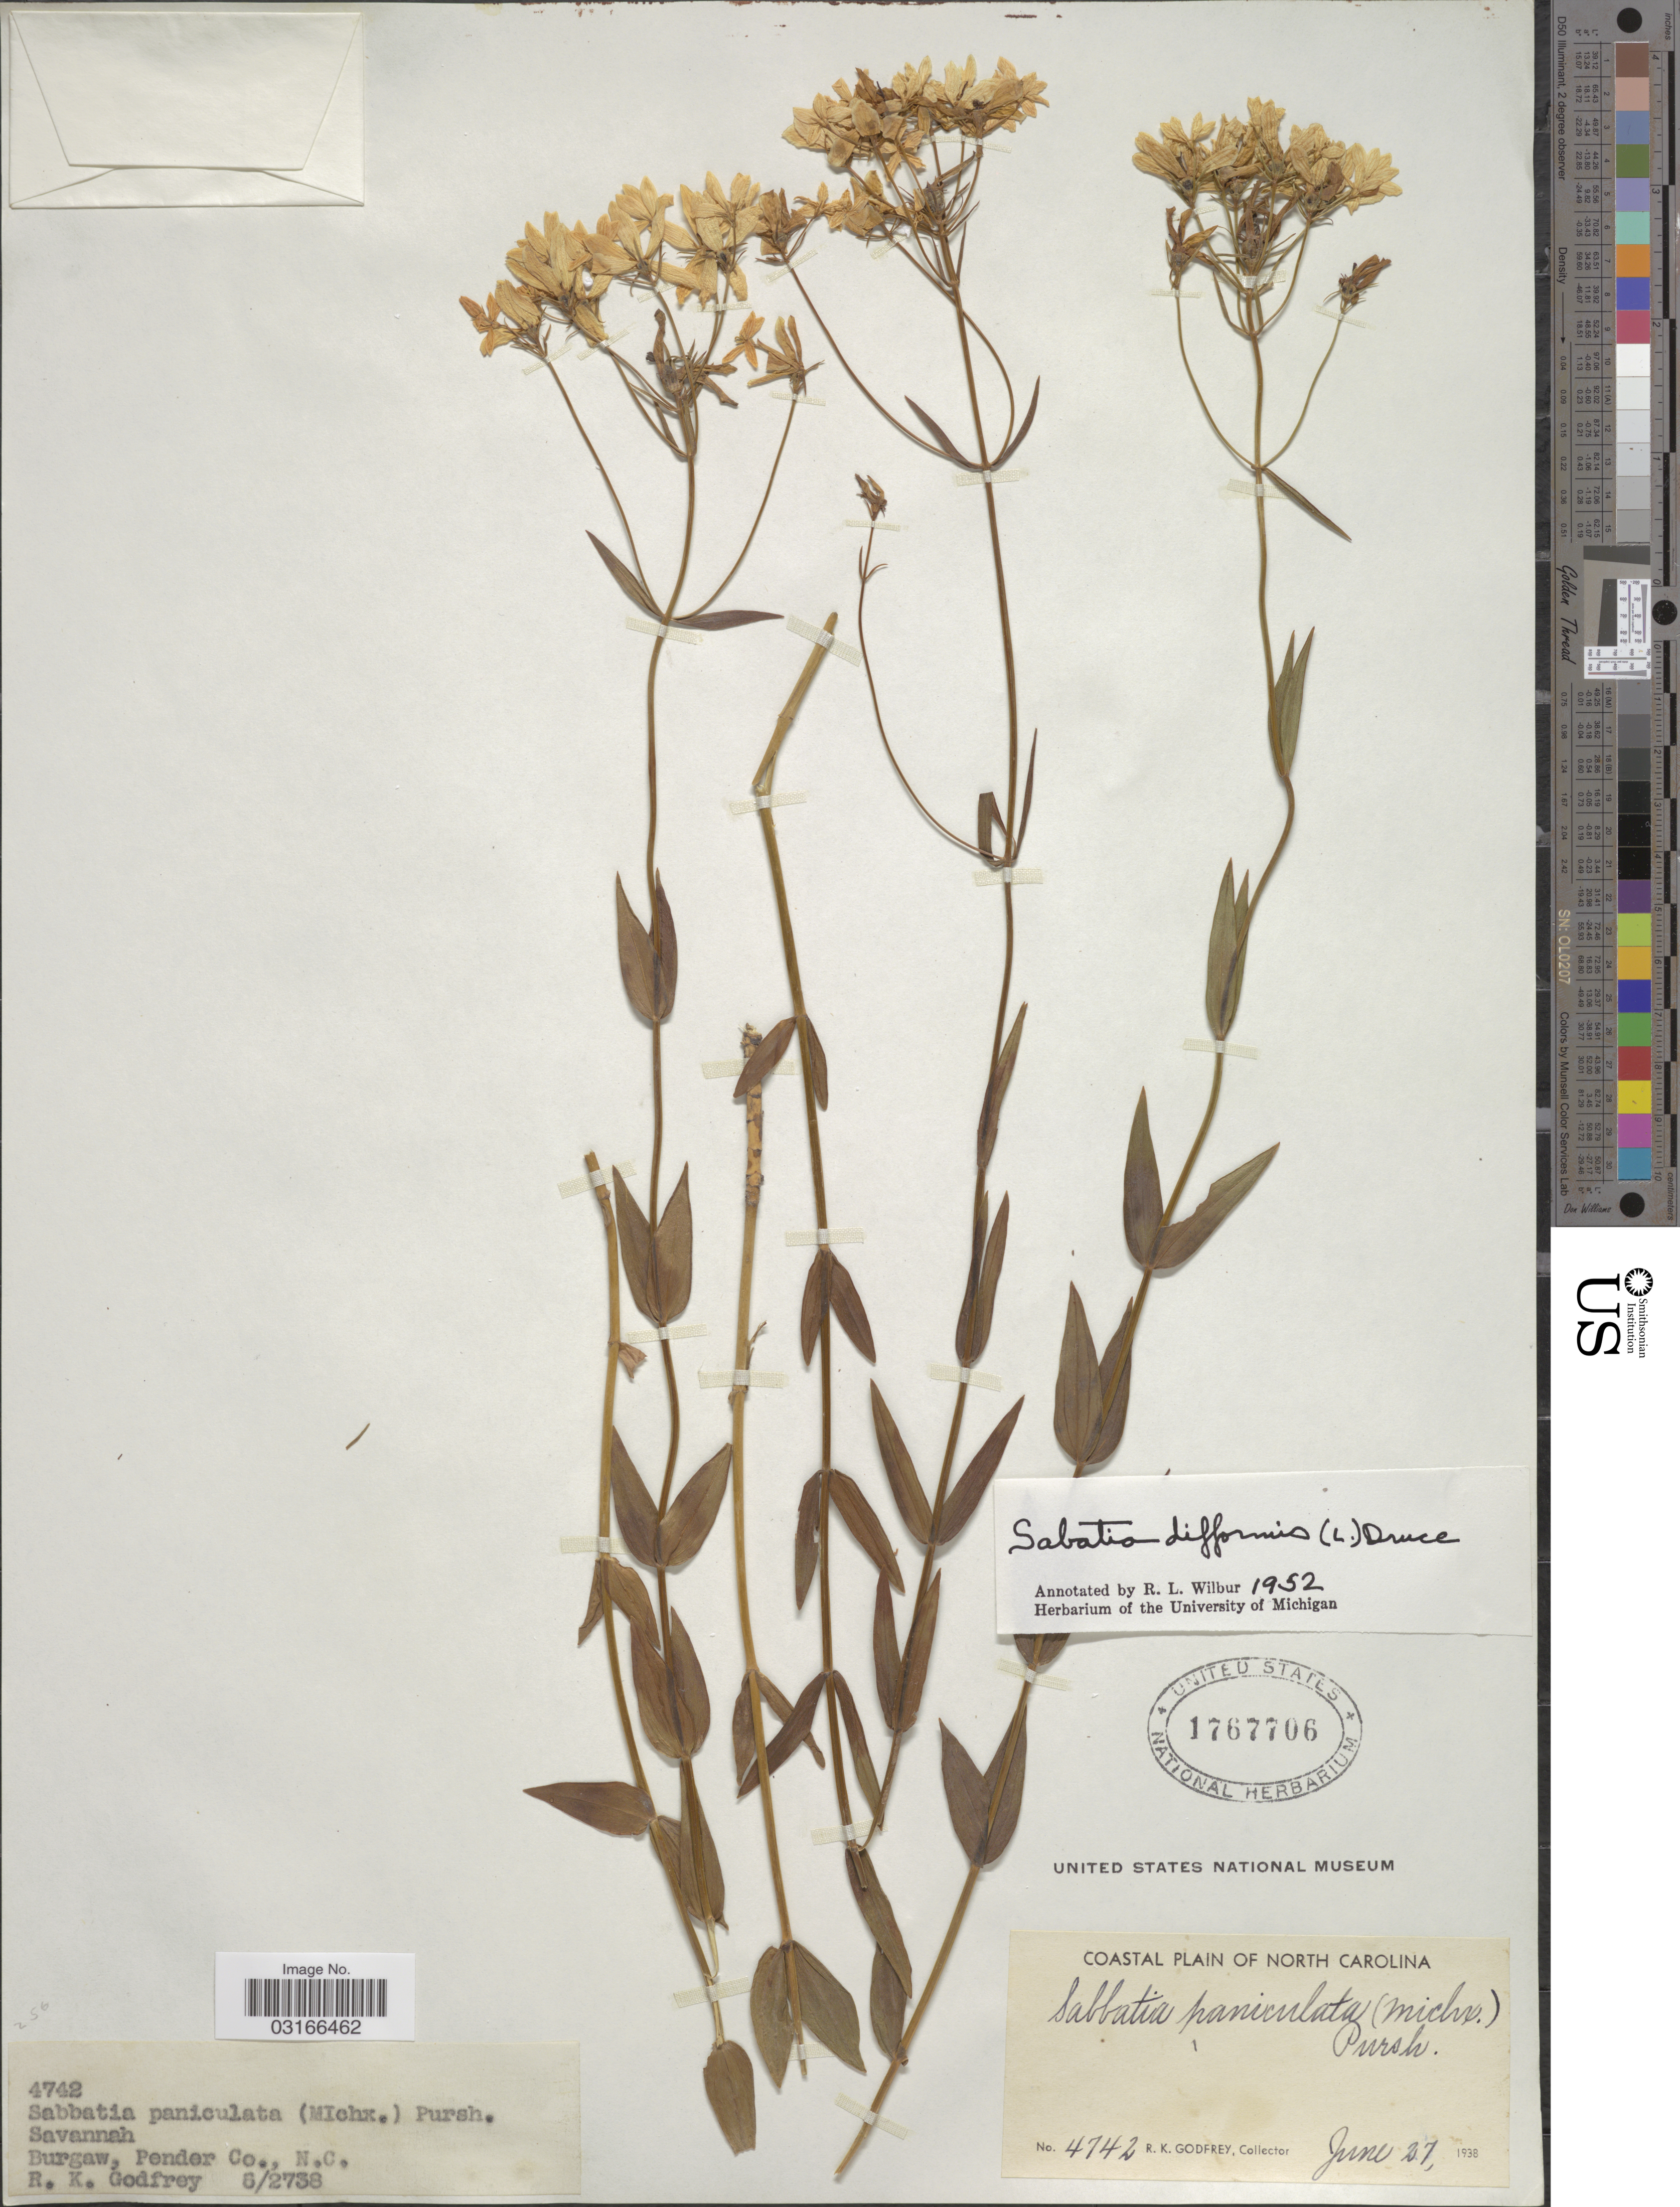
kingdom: Plantae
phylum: Tracheophyta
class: Magnoliopsida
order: Gentianales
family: Gentianaceae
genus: Sabatia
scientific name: Sabatia difformis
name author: (L.) Druce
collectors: R. K. Godfrey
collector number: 6/2738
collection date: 1938-06-27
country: United States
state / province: North Carolina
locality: Burgaw, Pender Co., N.C. Coastal plain of North Carolina.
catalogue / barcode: US 1767706